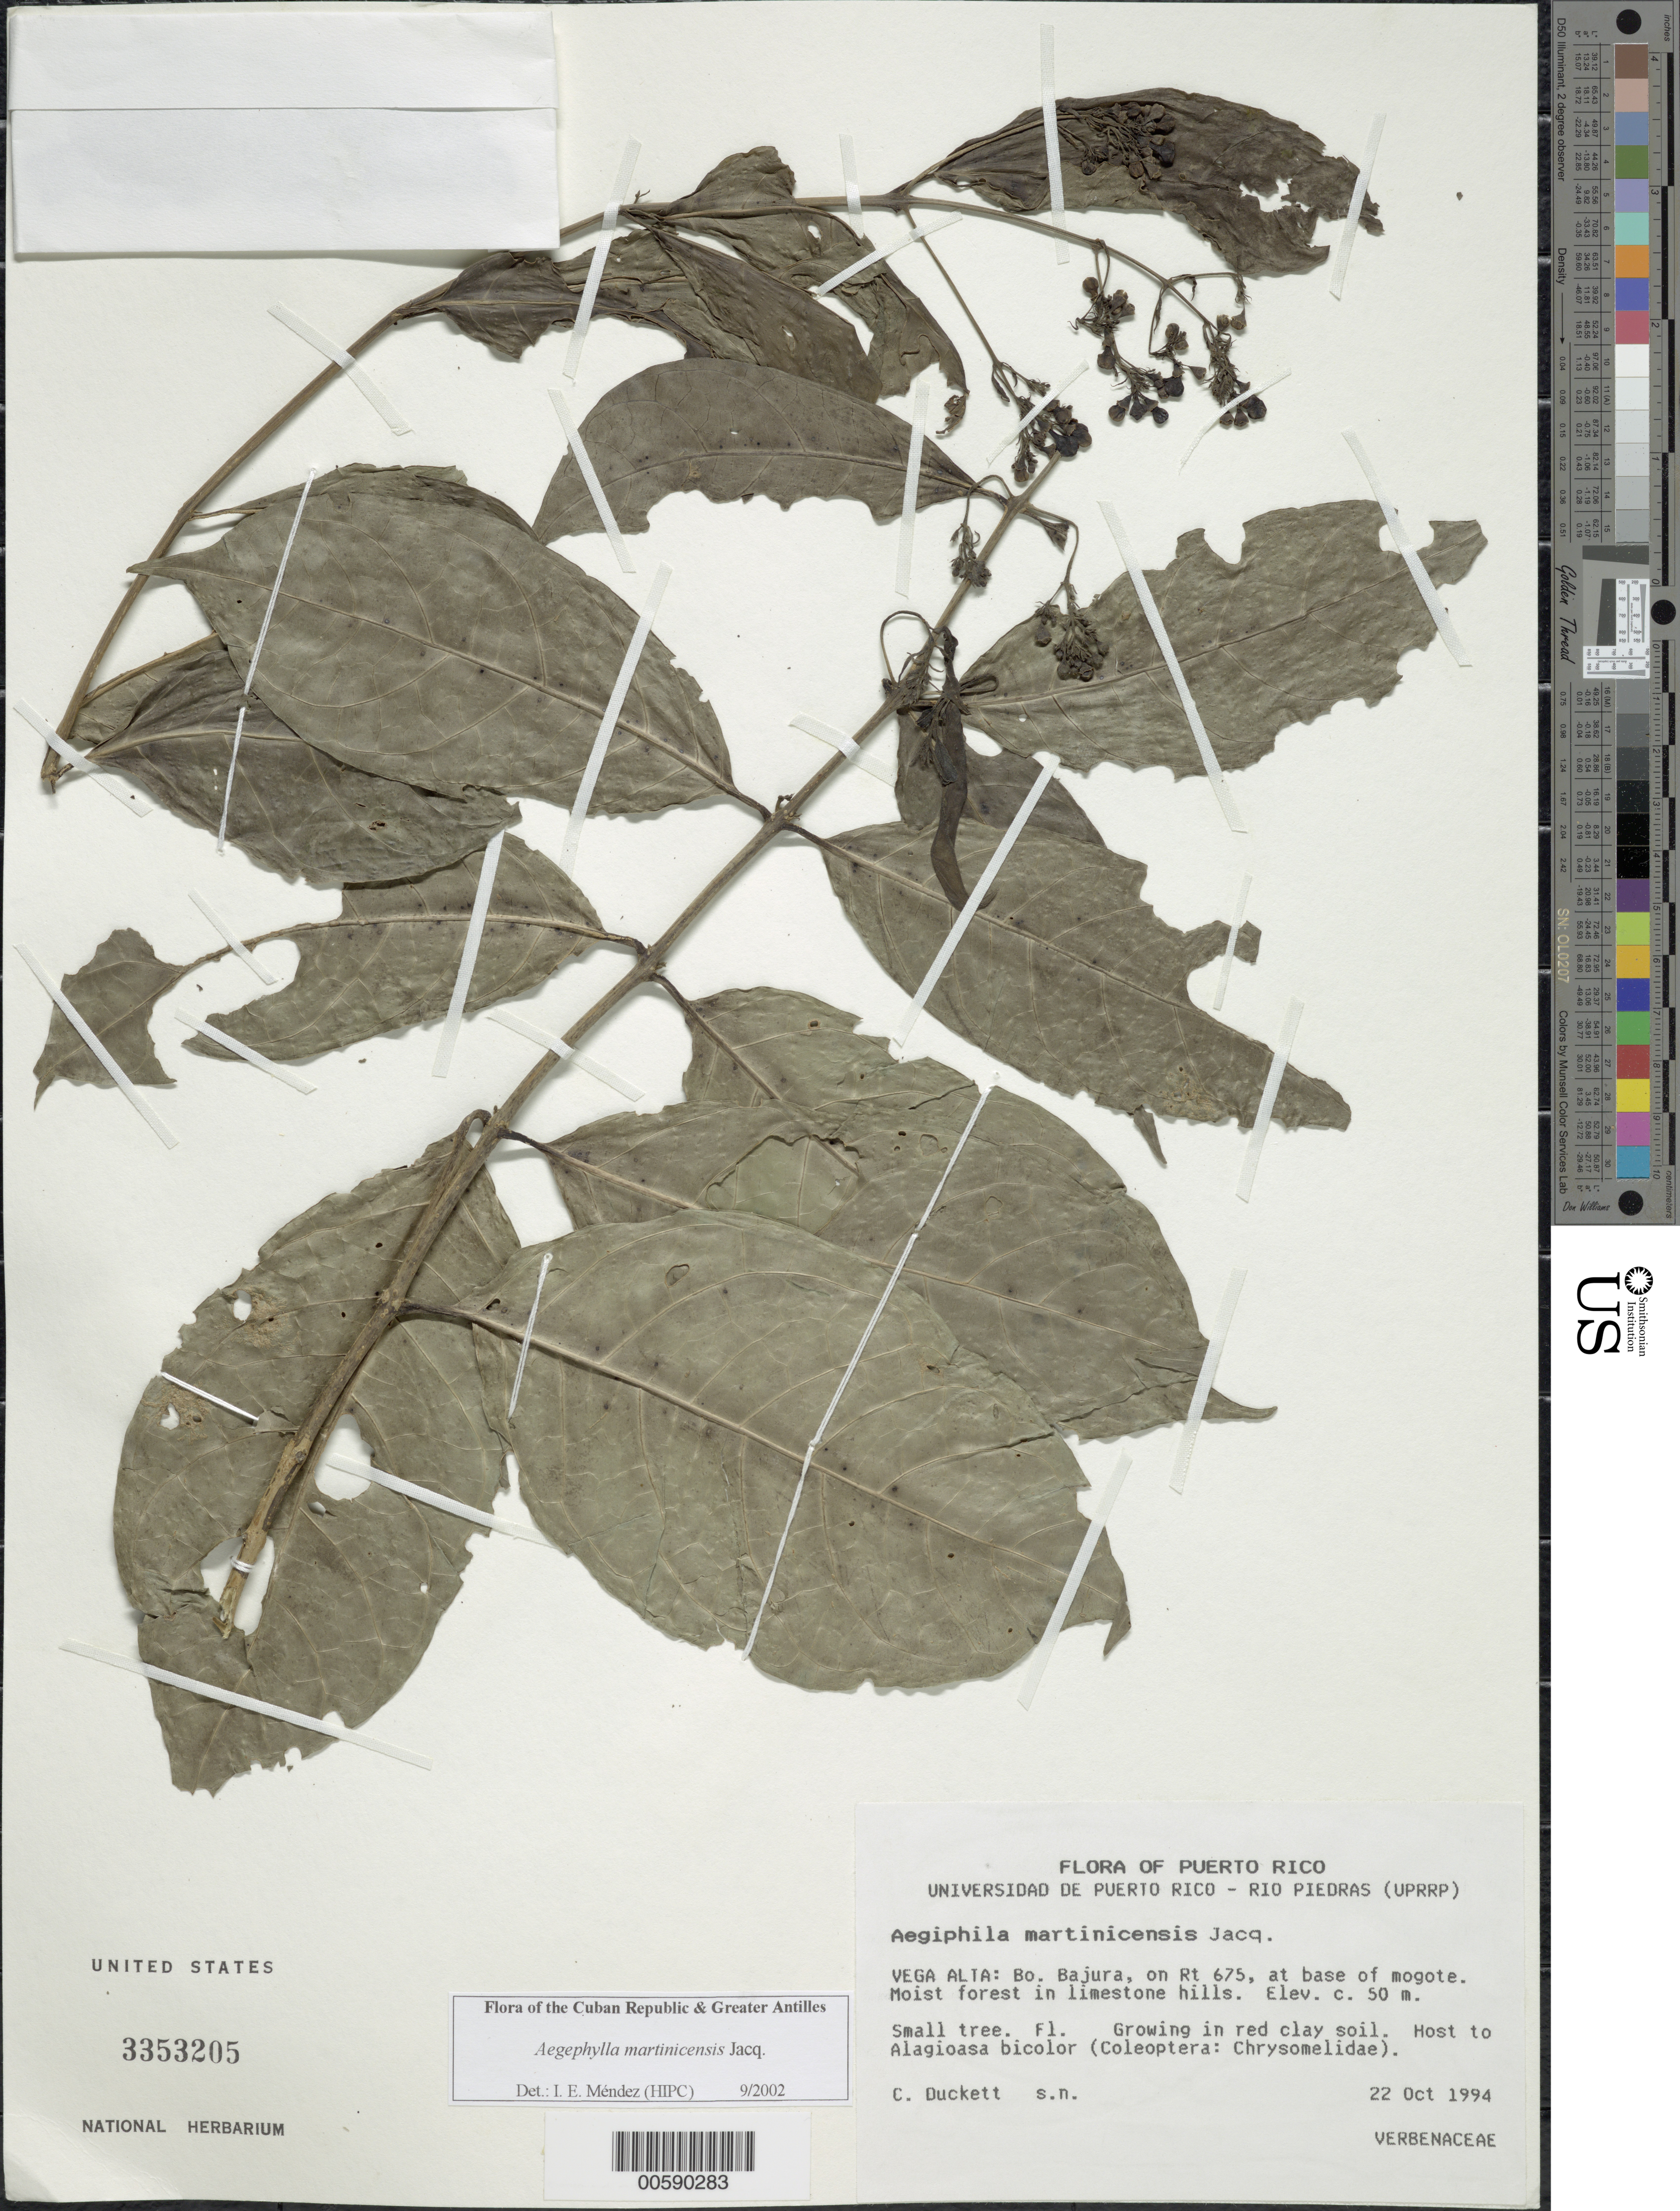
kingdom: Plantae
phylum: Tracheophyta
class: Magnoliopsida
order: Lamiales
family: Lamiaceae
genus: Aegiphila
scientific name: Aegiphila martinicensis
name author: Jacq.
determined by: Méndez, Isidro E., (HIPC)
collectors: C. Duckett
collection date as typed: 22 Oct 1994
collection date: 1994-10-22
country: Puerto Rico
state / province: Vega Alta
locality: Vega Alta, Bo. Bajura, on Rt. 675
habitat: Base of mogote, moist forest in limestone hills; growing in red clay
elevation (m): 50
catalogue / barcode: US 3353205